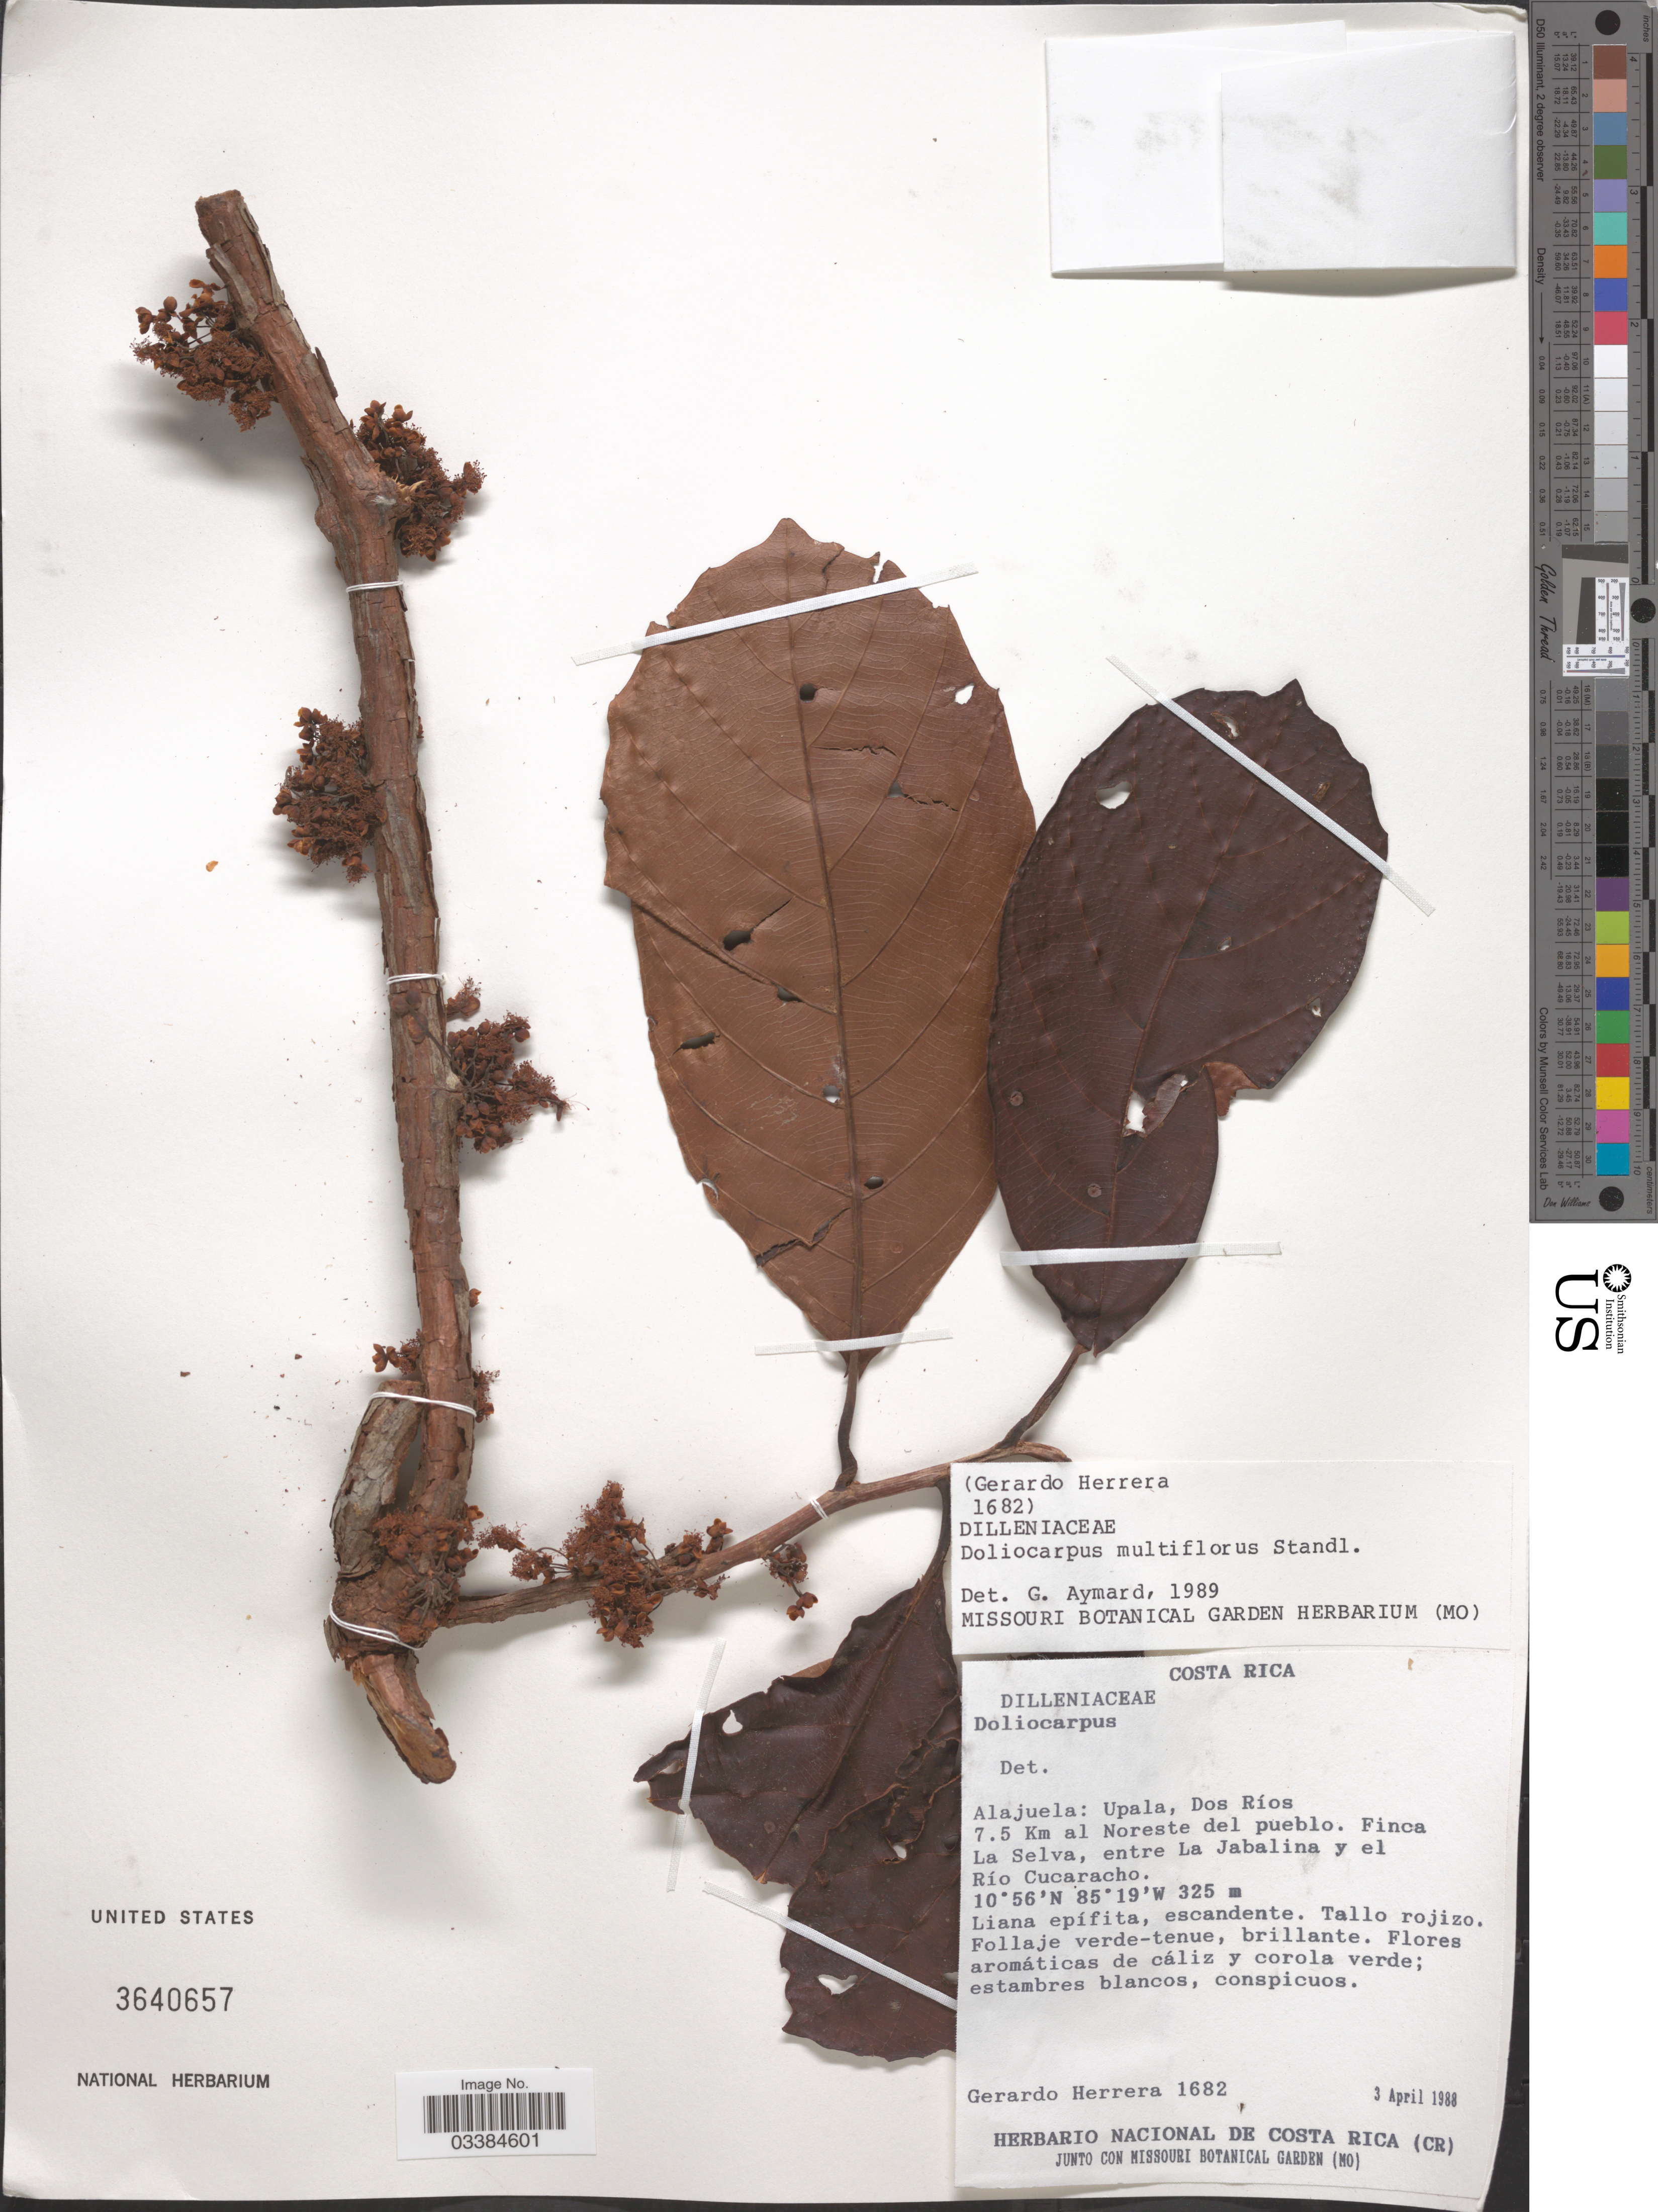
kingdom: Plantae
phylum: Tracheophyta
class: Magnoliopsida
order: Dilleniales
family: Dilleniaceae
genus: Doliocarpus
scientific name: Doliocarpus multiflorus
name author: Standl.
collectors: G. Herrera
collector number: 1682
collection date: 1988-04-03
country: Costa Rica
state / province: Alajuela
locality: Upala, Dos Ríos 7.5 Km al Noreste del pueblo. Finca La Selva, entre La Jabalina y el Río Cucaracho.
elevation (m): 325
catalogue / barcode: US 3640657